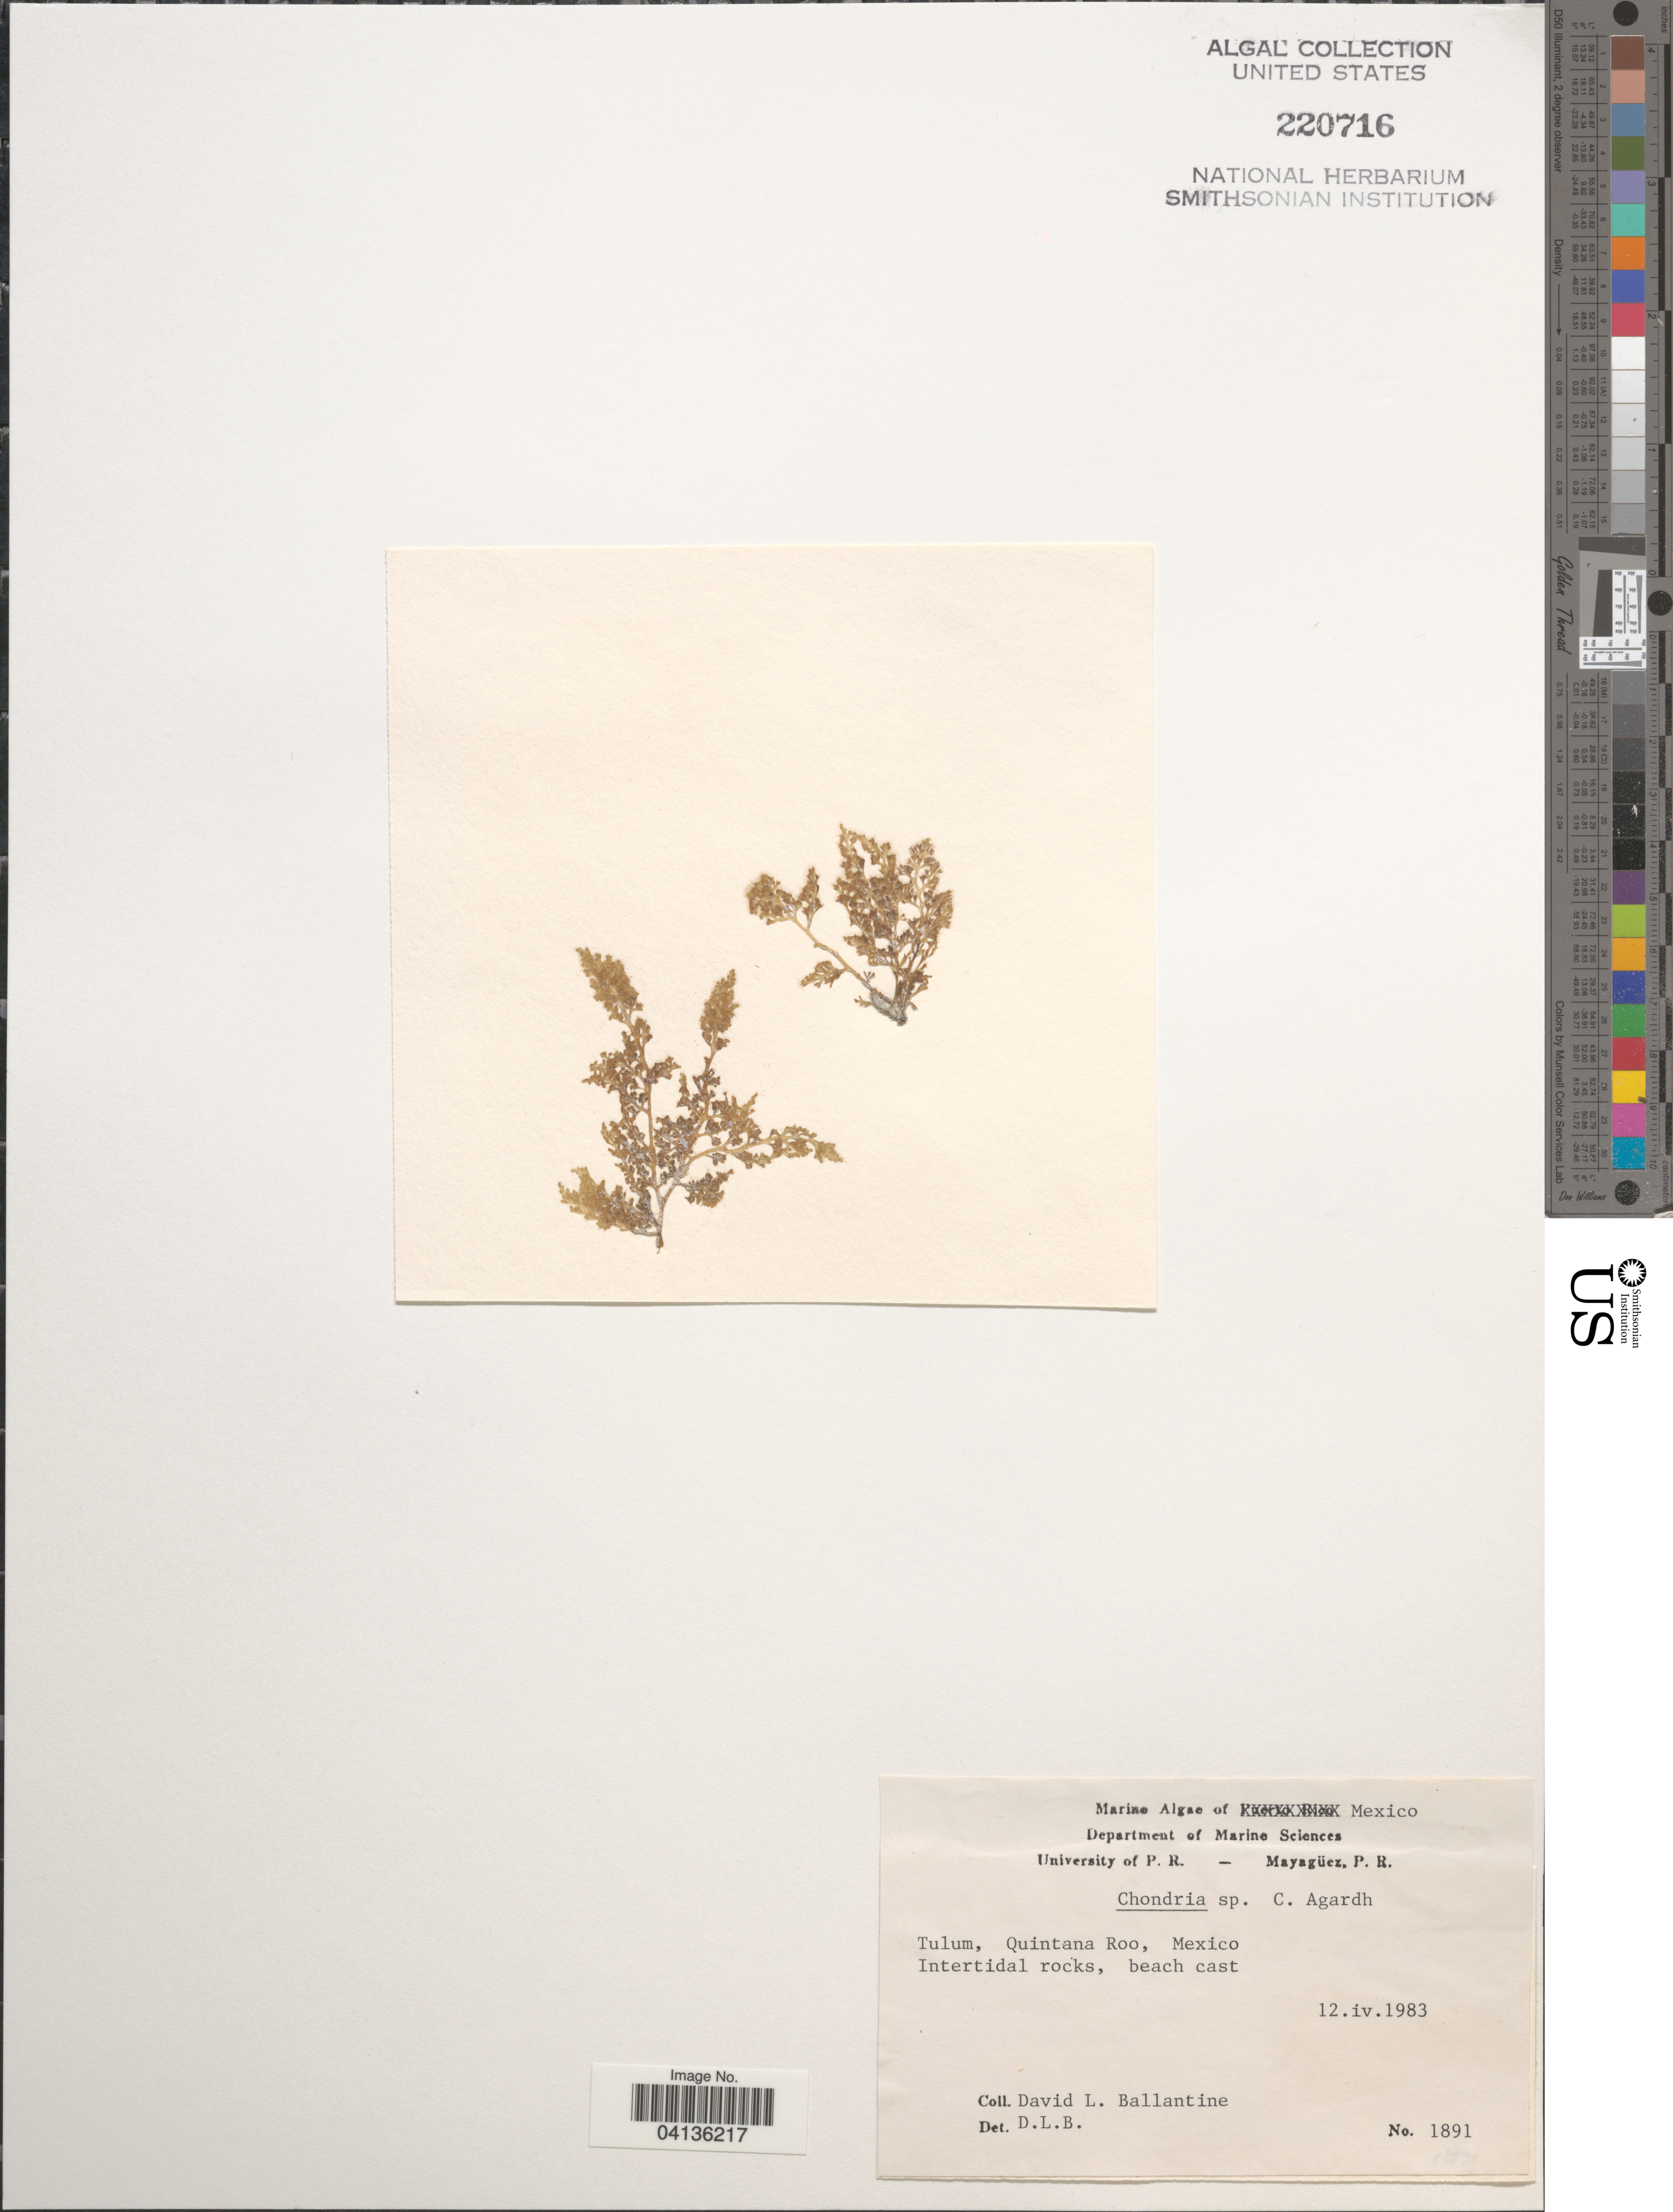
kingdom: Plantae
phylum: Rhodophyta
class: Florideophyceae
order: Ceramiales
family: Rhodomelaceae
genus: Chondria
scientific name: Chondria sp.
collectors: D.L. Ballantine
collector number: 1891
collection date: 1983-04-12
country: Mexico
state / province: Quintana Roo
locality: Tulum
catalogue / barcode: US 220716